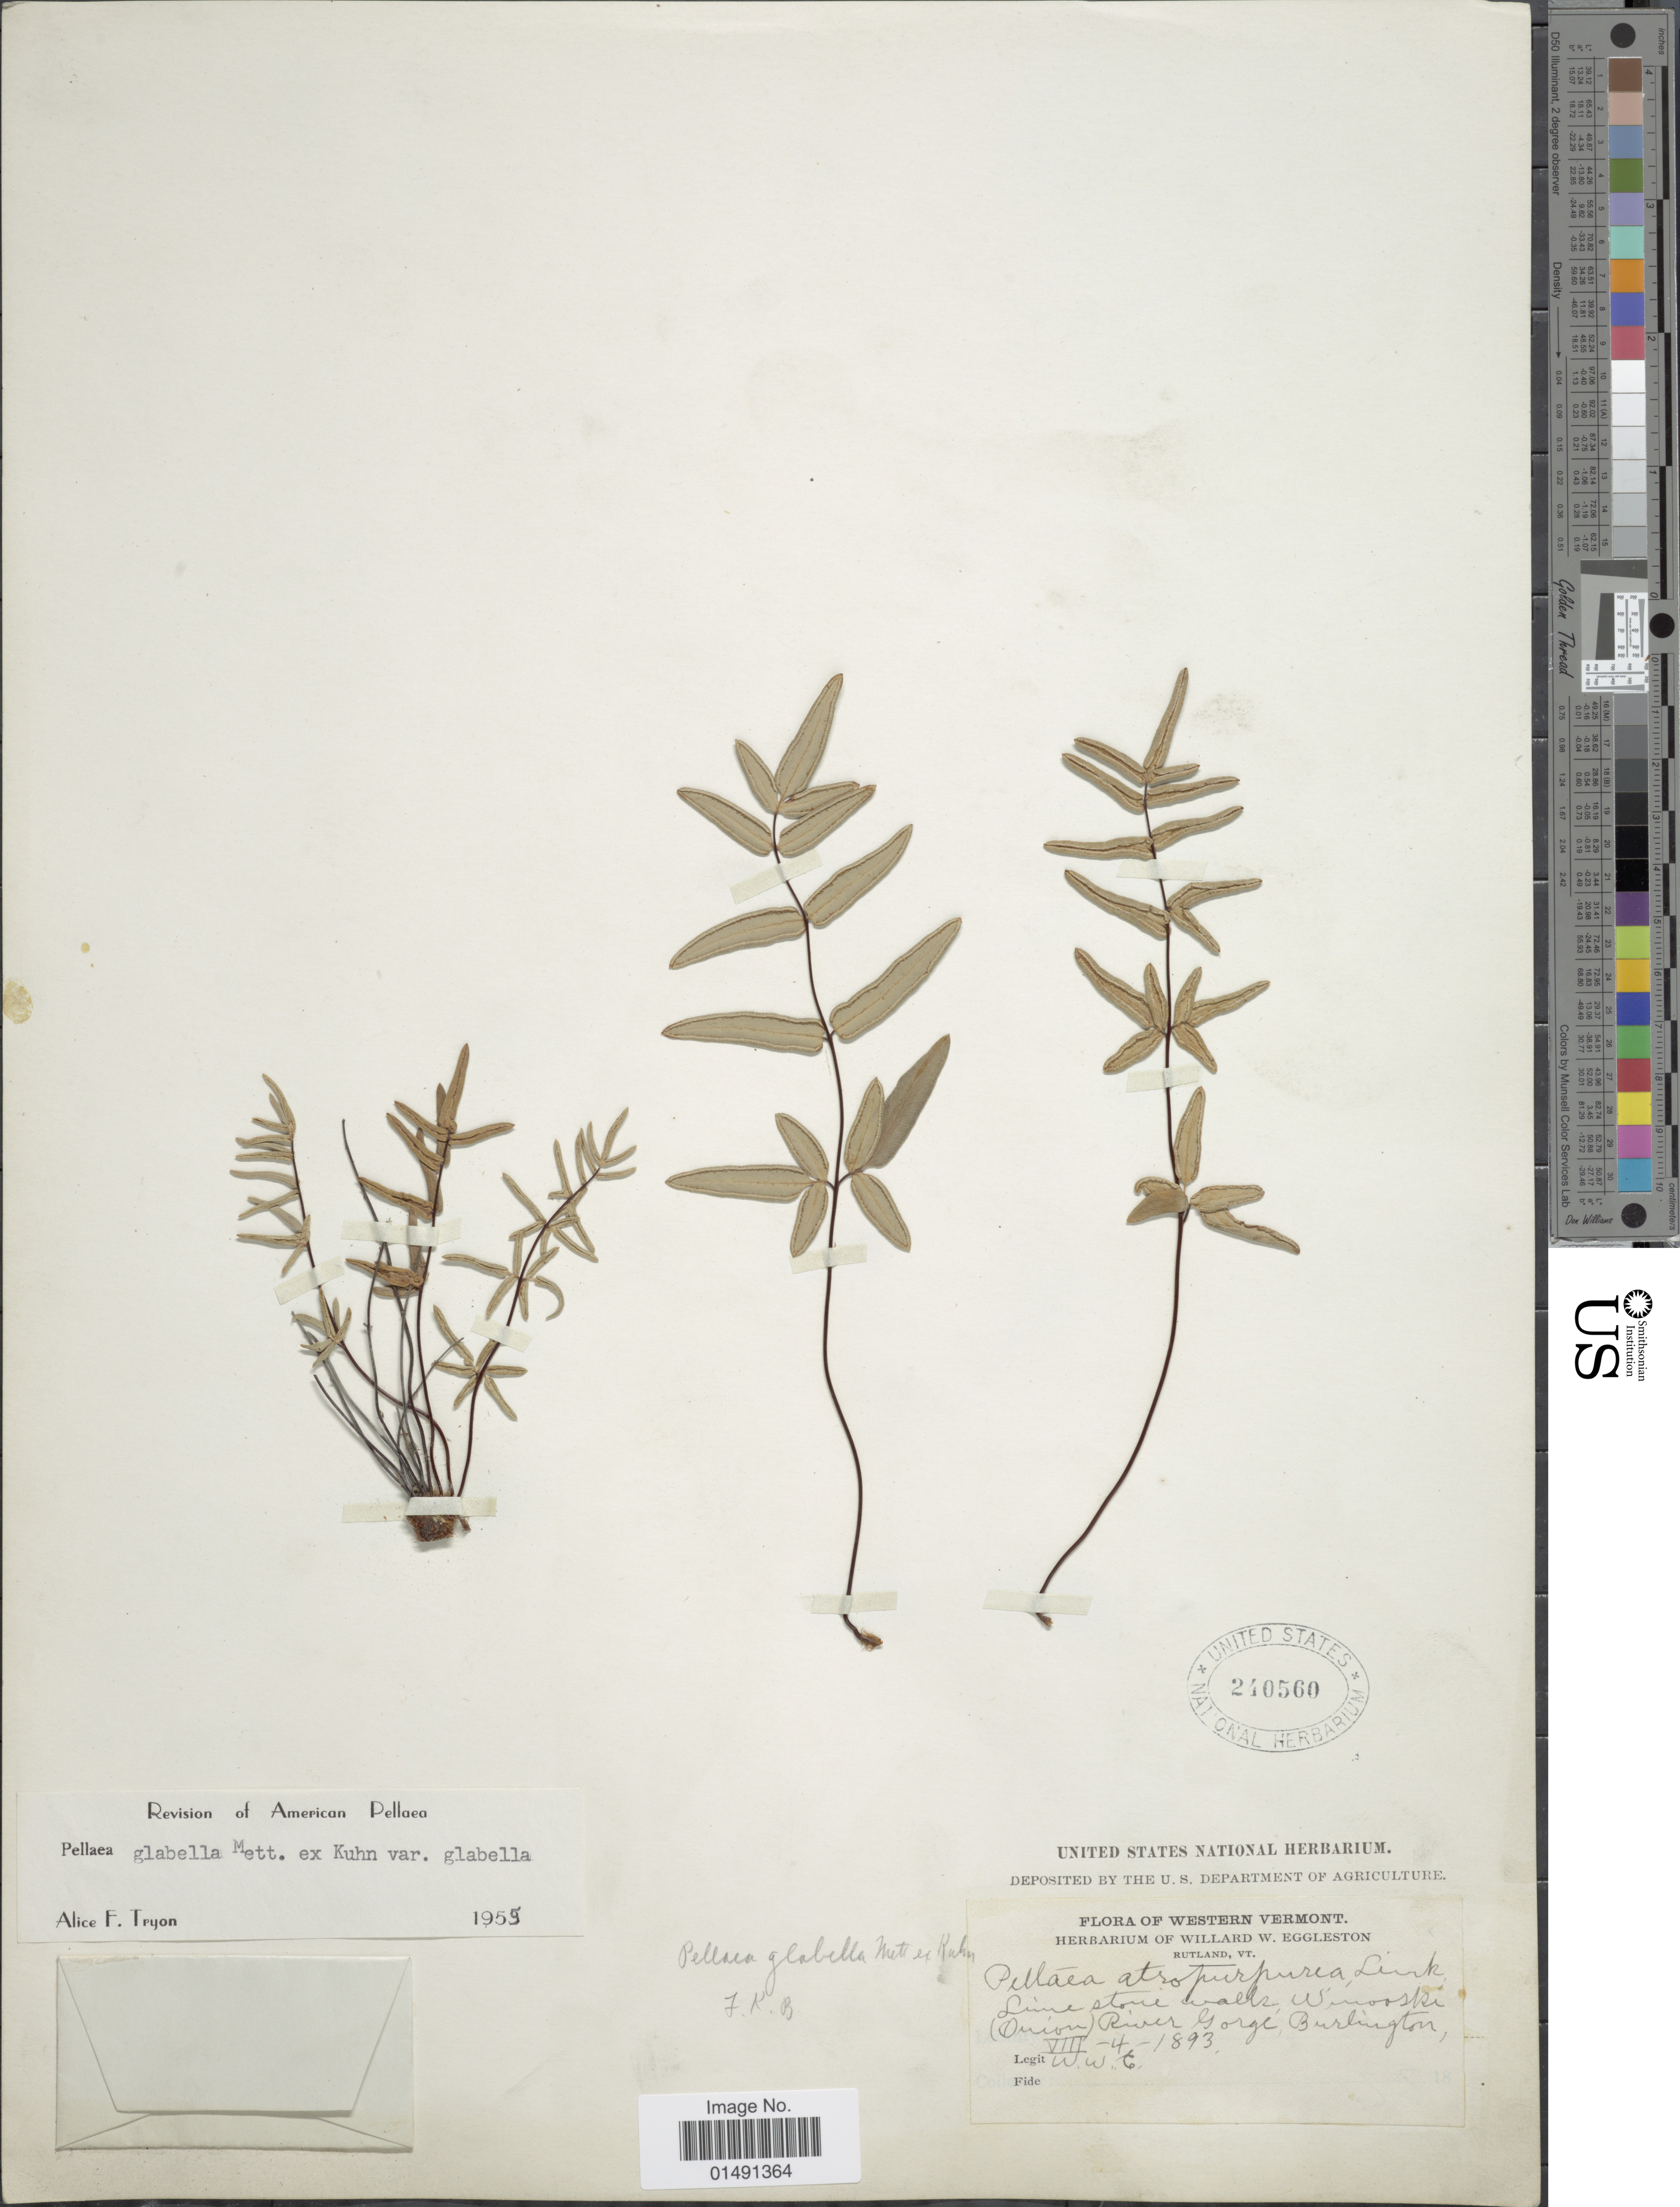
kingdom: Plantae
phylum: Tracheophyta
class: Polypodiopsida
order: Polypodiales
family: Pteridaceae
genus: Pellaea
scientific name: Pellaea glabella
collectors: W. W. Eggleston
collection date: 1893-08-04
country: United States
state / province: Vermont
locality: Western Vermont, Lime stone walls Winooski (Onion) River Gorge, Burlington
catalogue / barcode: US 240560